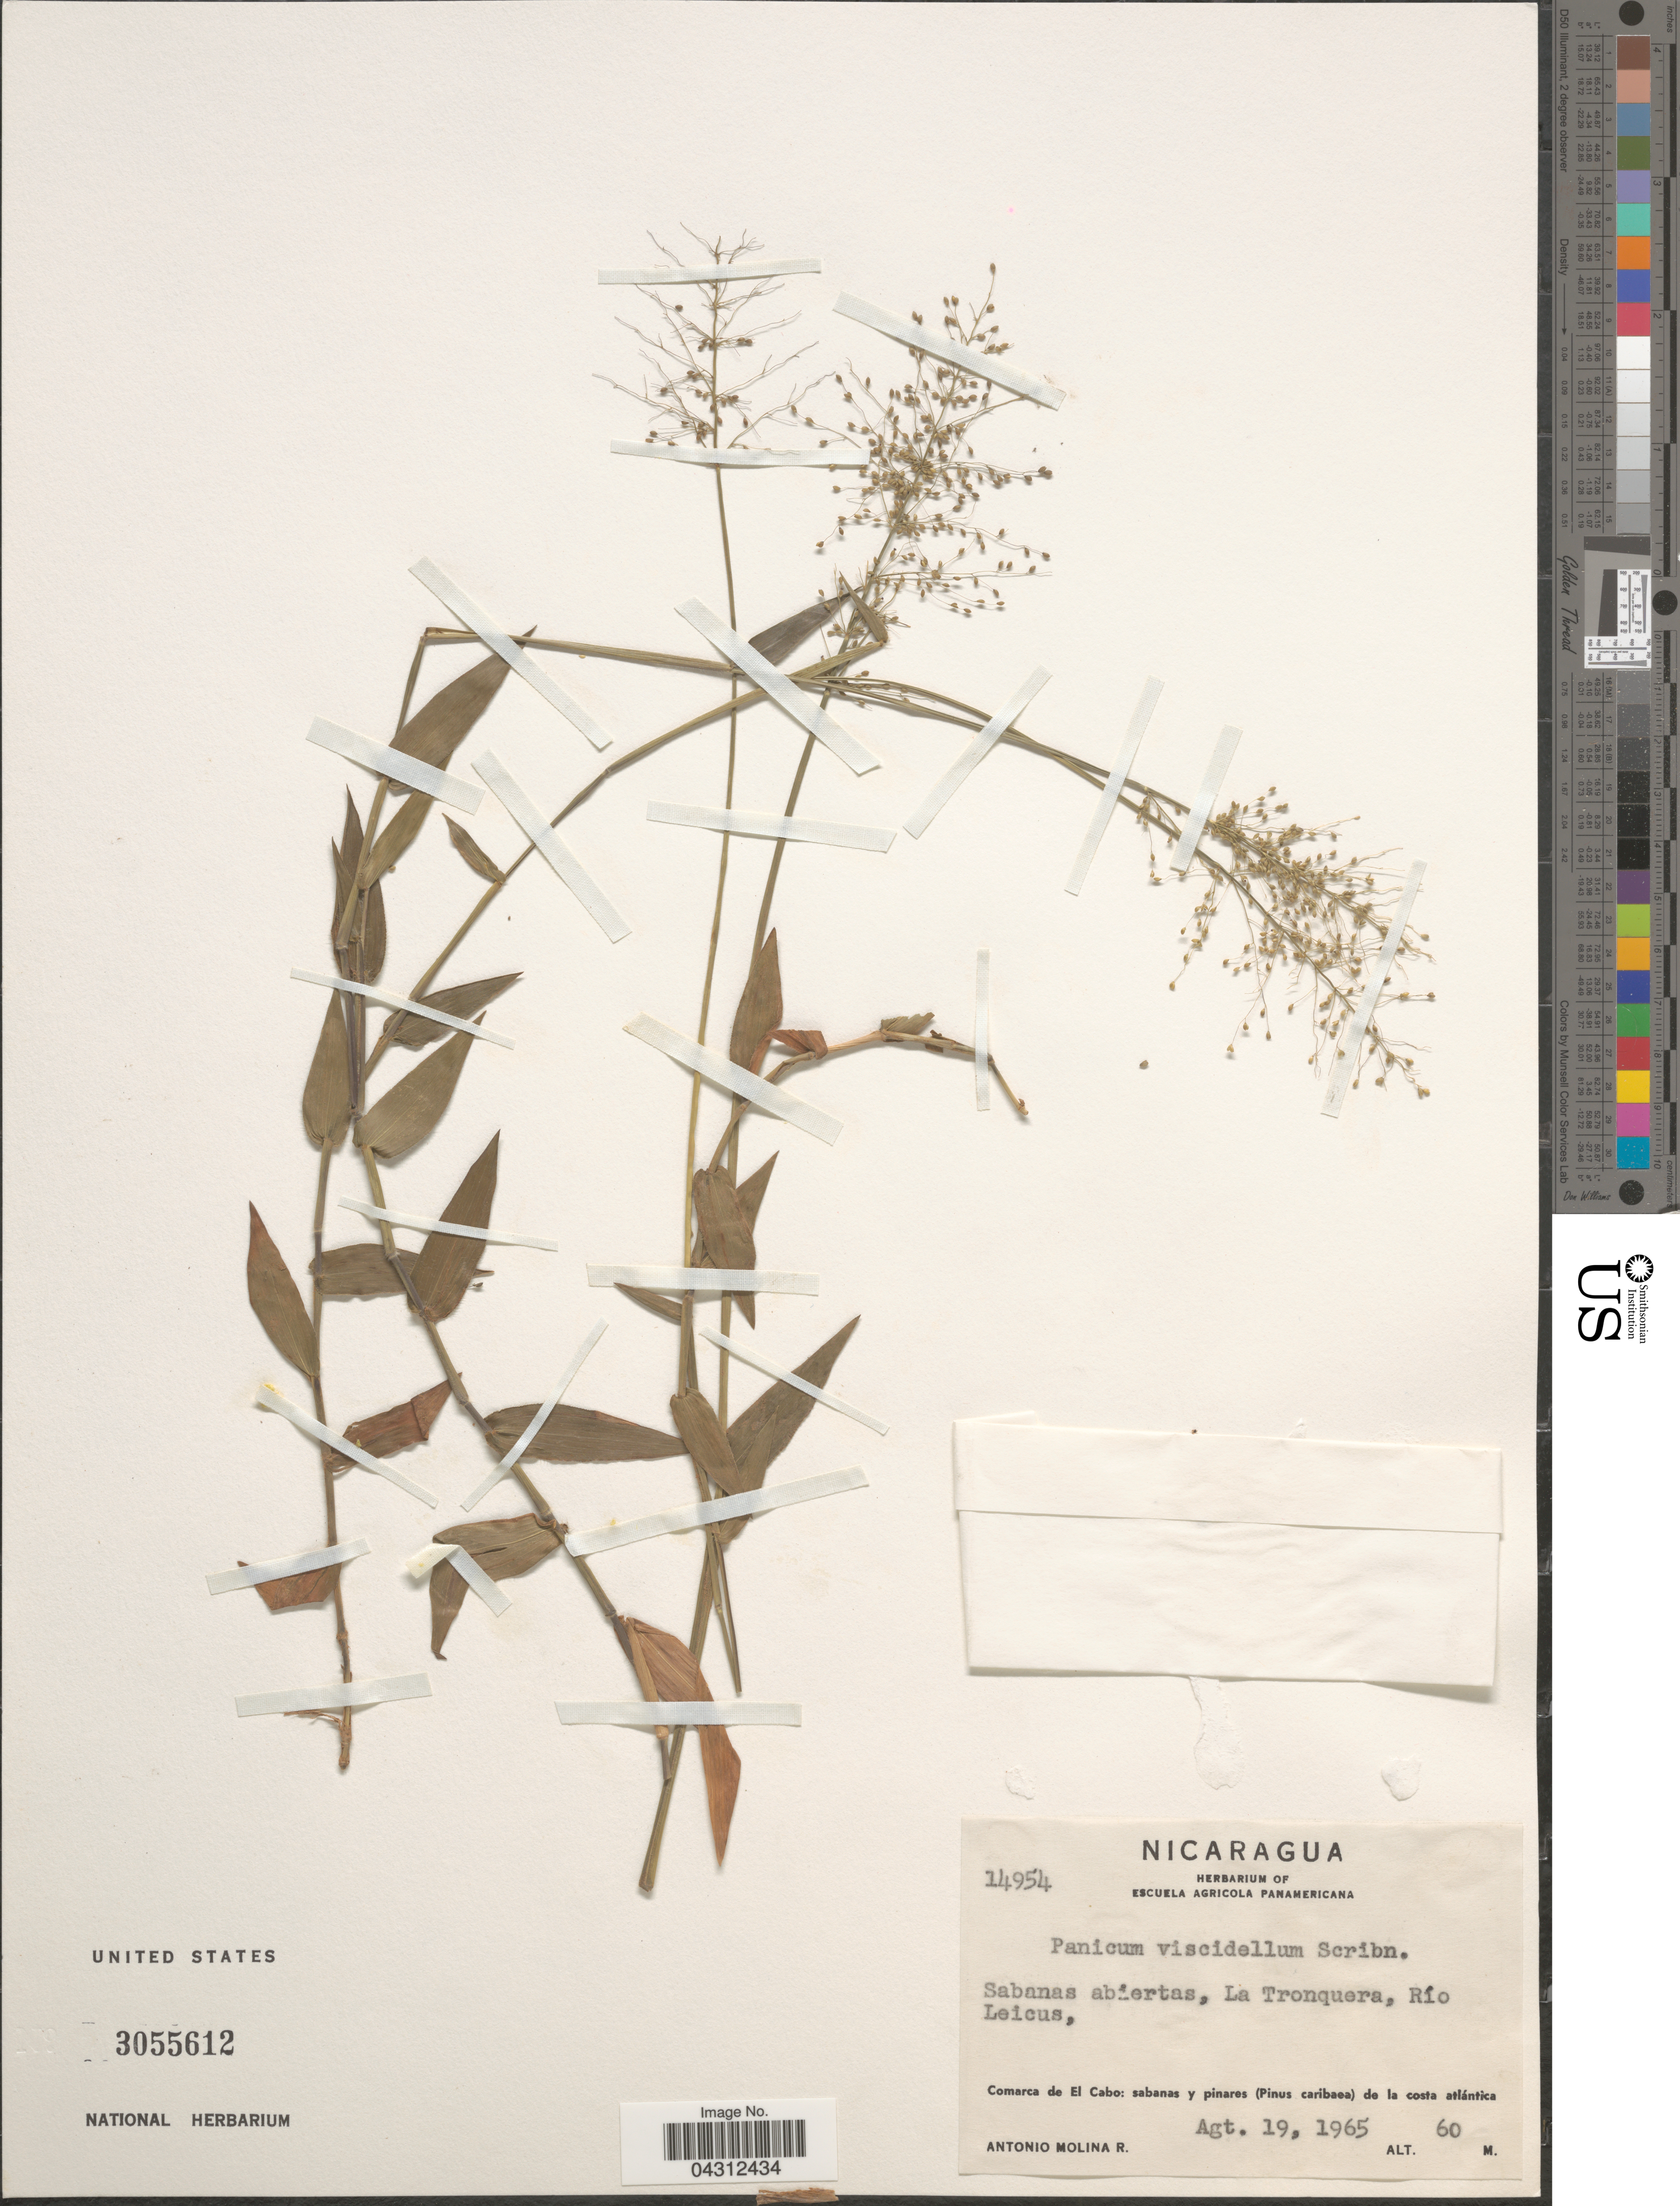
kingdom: Plantae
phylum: Tracheophyta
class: Liliopsida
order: Poales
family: Poaceae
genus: Dichanthelium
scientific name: Dichanthelium viscidellum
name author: (Scribn.) Gould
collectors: A. Molina R.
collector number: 14954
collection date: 1965-08-19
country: Nicaragua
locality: Sabanas abiertas, La Tronquera, Río Leicus, Comarca de El Cabo: sabanas y pinares (Pinus caribaea) de la costa atlántica.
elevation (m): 60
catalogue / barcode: US 3055612